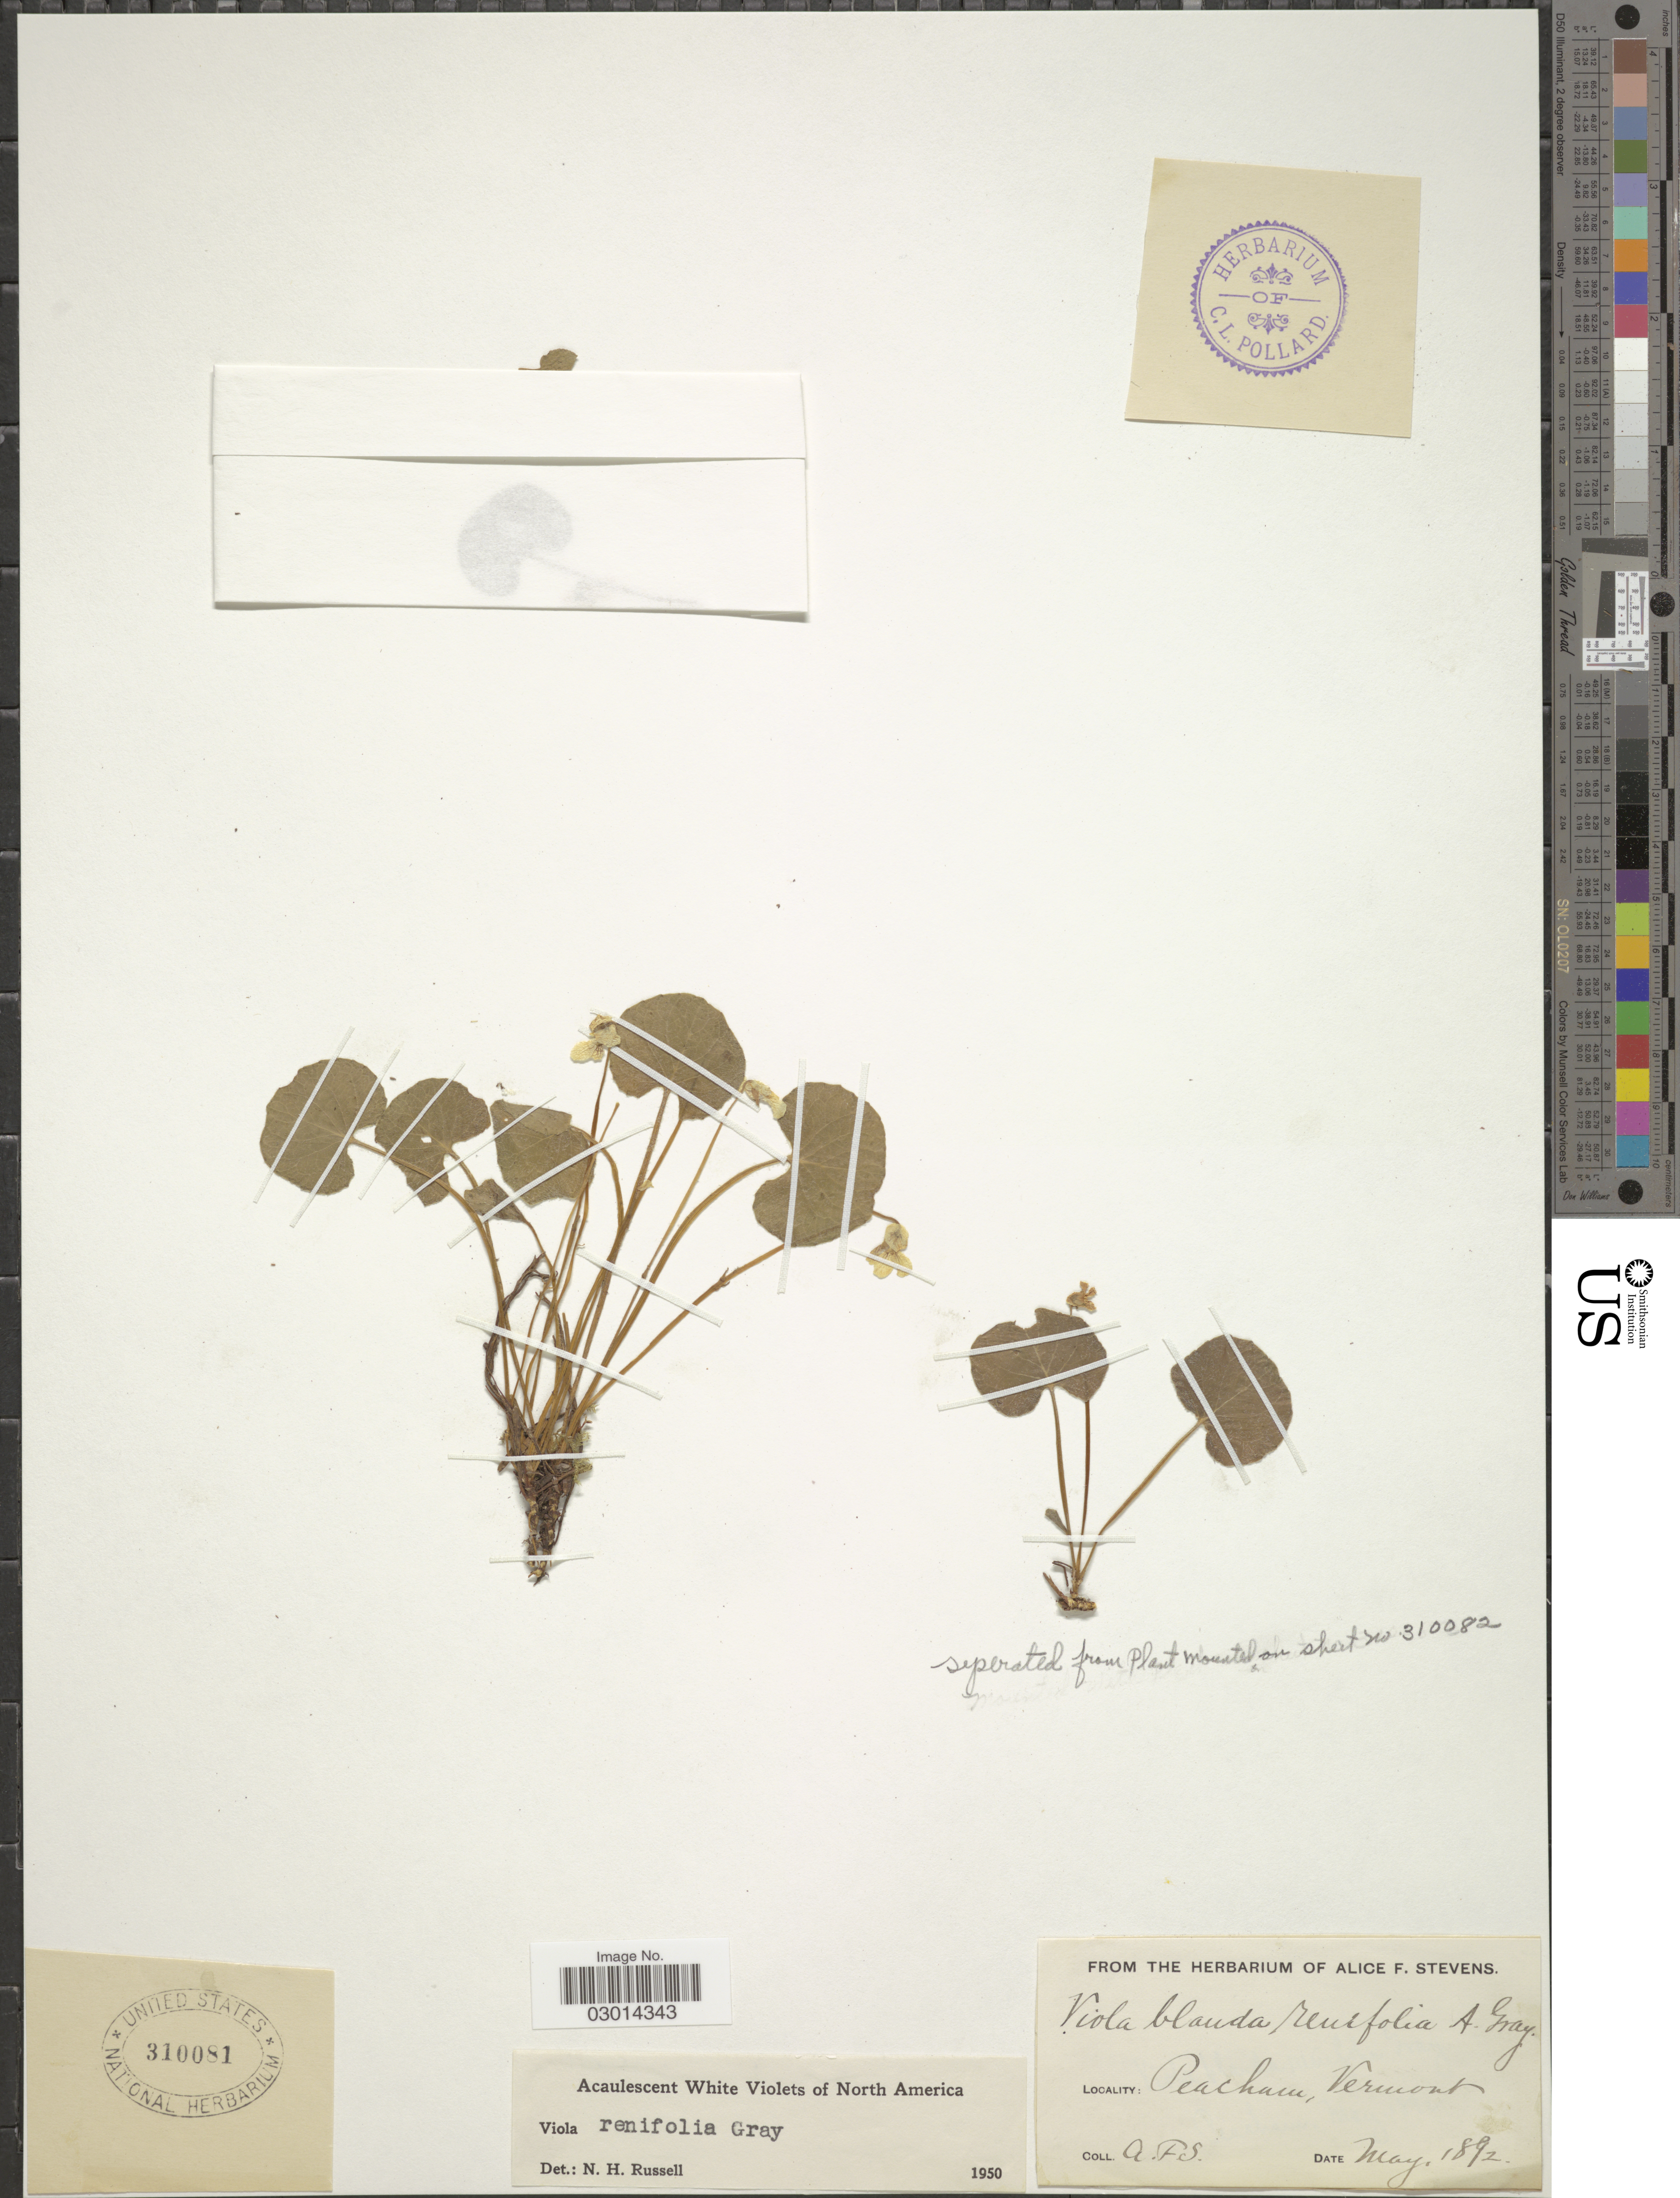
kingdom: Plantae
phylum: Tracheophyta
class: Magnoliopsida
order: Malpighiales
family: Violaceae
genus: Viola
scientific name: Viola renifolia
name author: A. Gray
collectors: A. Stevens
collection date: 1892-05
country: United States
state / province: Vermont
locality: Peacham.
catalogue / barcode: US 310081